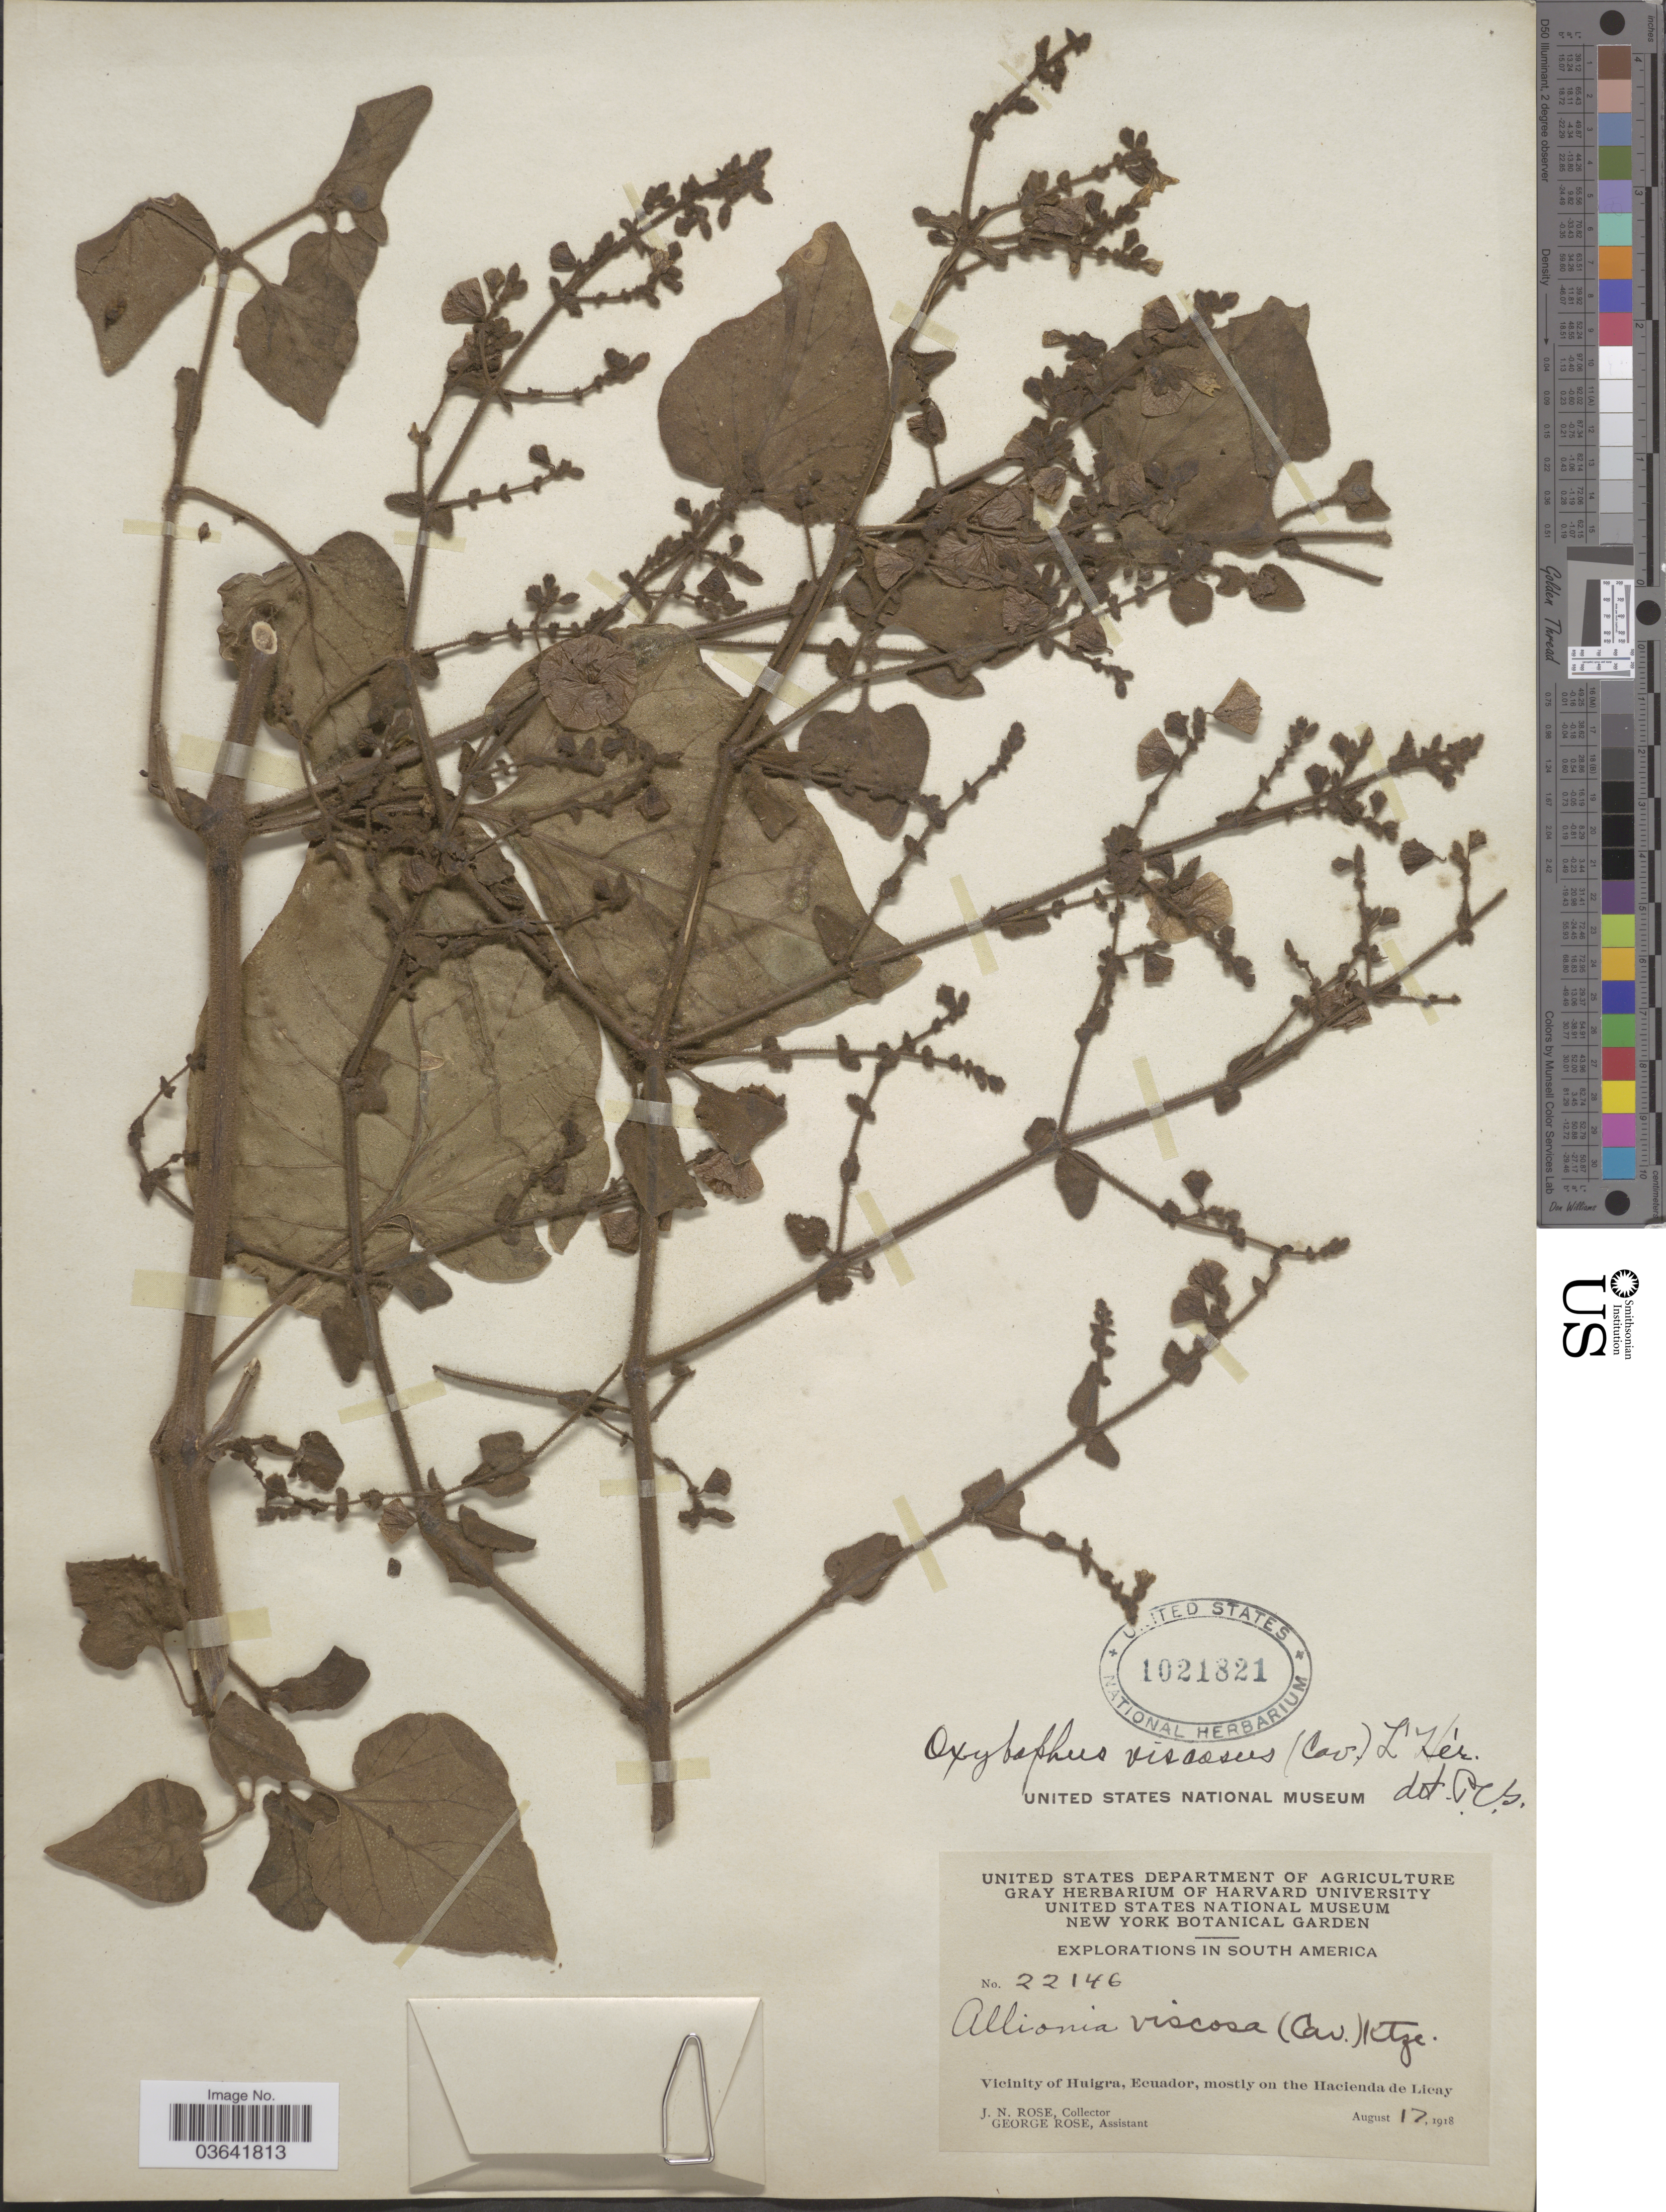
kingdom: Plantae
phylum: Tracheophyta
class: Magnoliopsida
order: Caryophyllales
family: Nyctaginaceae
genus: Mirabilis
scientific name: Mirabilis viscosa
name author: Cav.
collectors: J. N. Rose & G. Rose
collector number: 22146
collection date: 1918-08-17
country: Ecuador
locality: Vicinity of Huigra, mostly on the Hacienda de Licay.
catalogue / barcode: US 1021821